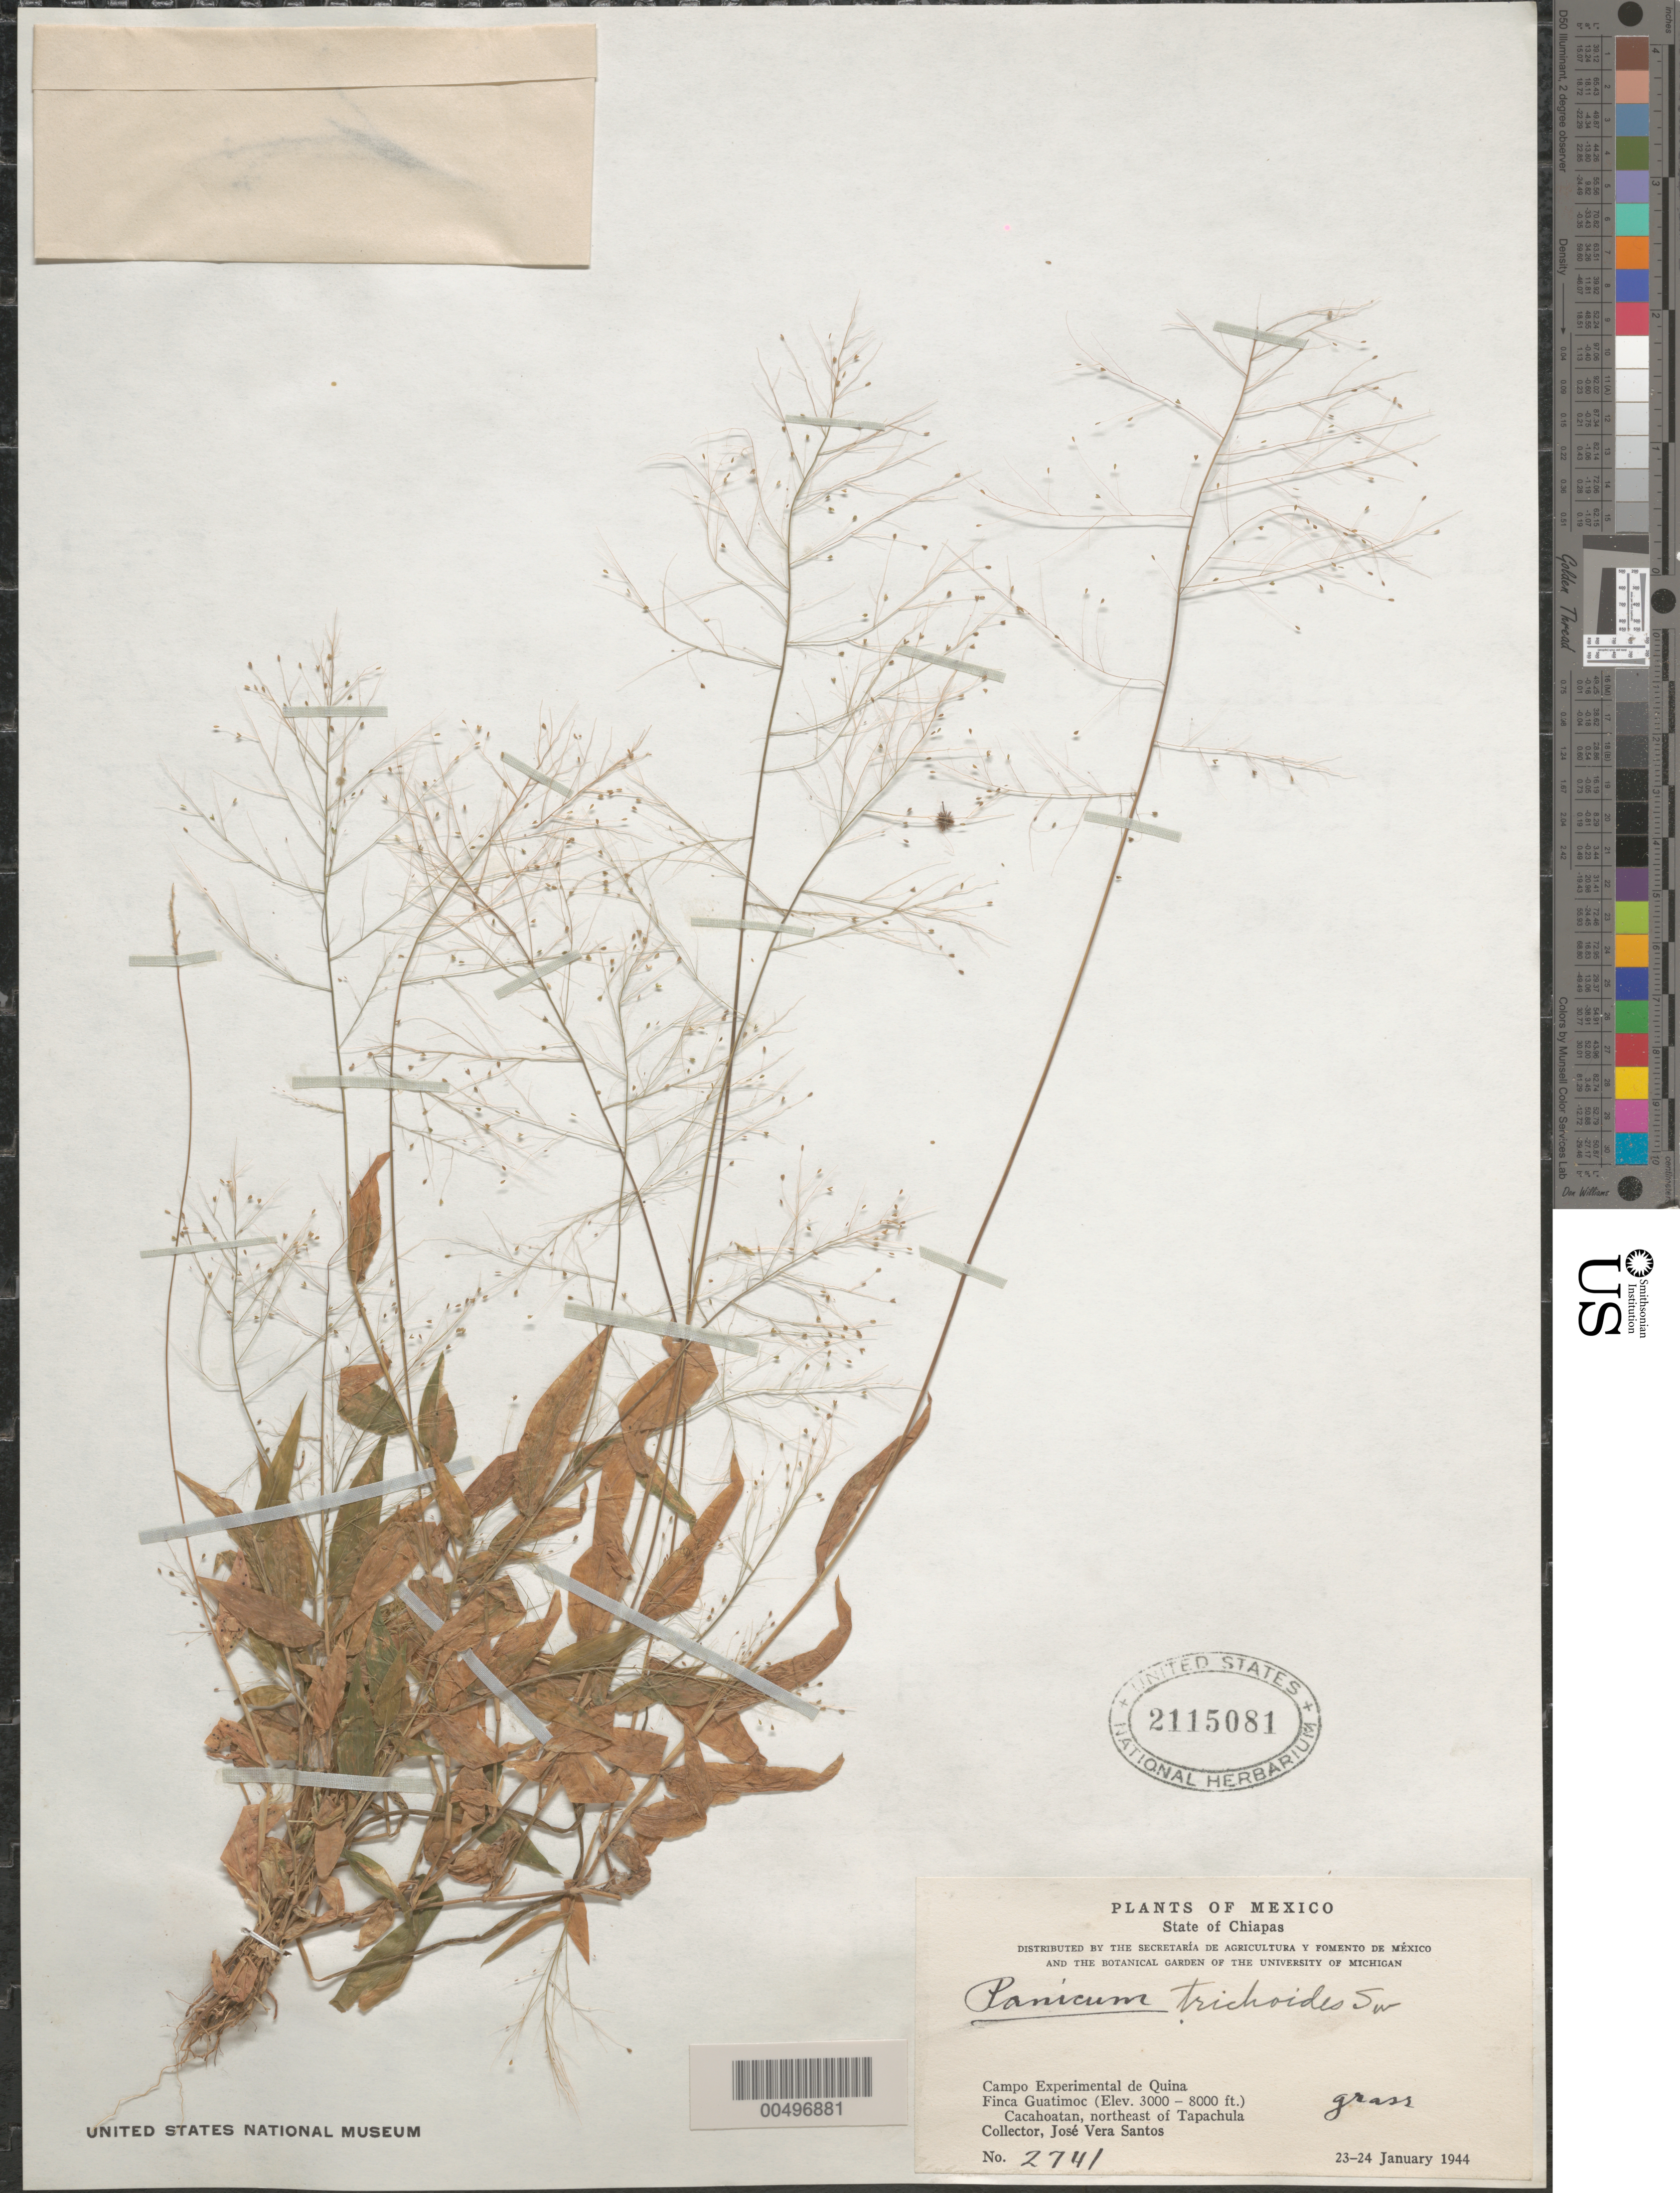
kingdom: Plantae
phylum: Tracheophyta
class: Liliopsida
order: Poales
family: Poaceae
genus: Panicum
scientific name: Panicum trichoides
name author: Sw.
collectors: J. V. Santos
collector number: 2741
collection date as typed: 23 Jan 1944 to 24 Jan 1944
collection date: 1944-01-23/1944-01-24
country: Mexico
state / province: Chiapas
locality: Campo Experimental de Quina, Finca Guatimoc, Cacahoatan, NE of Tapachula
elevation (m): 914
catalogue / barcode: US 2115081